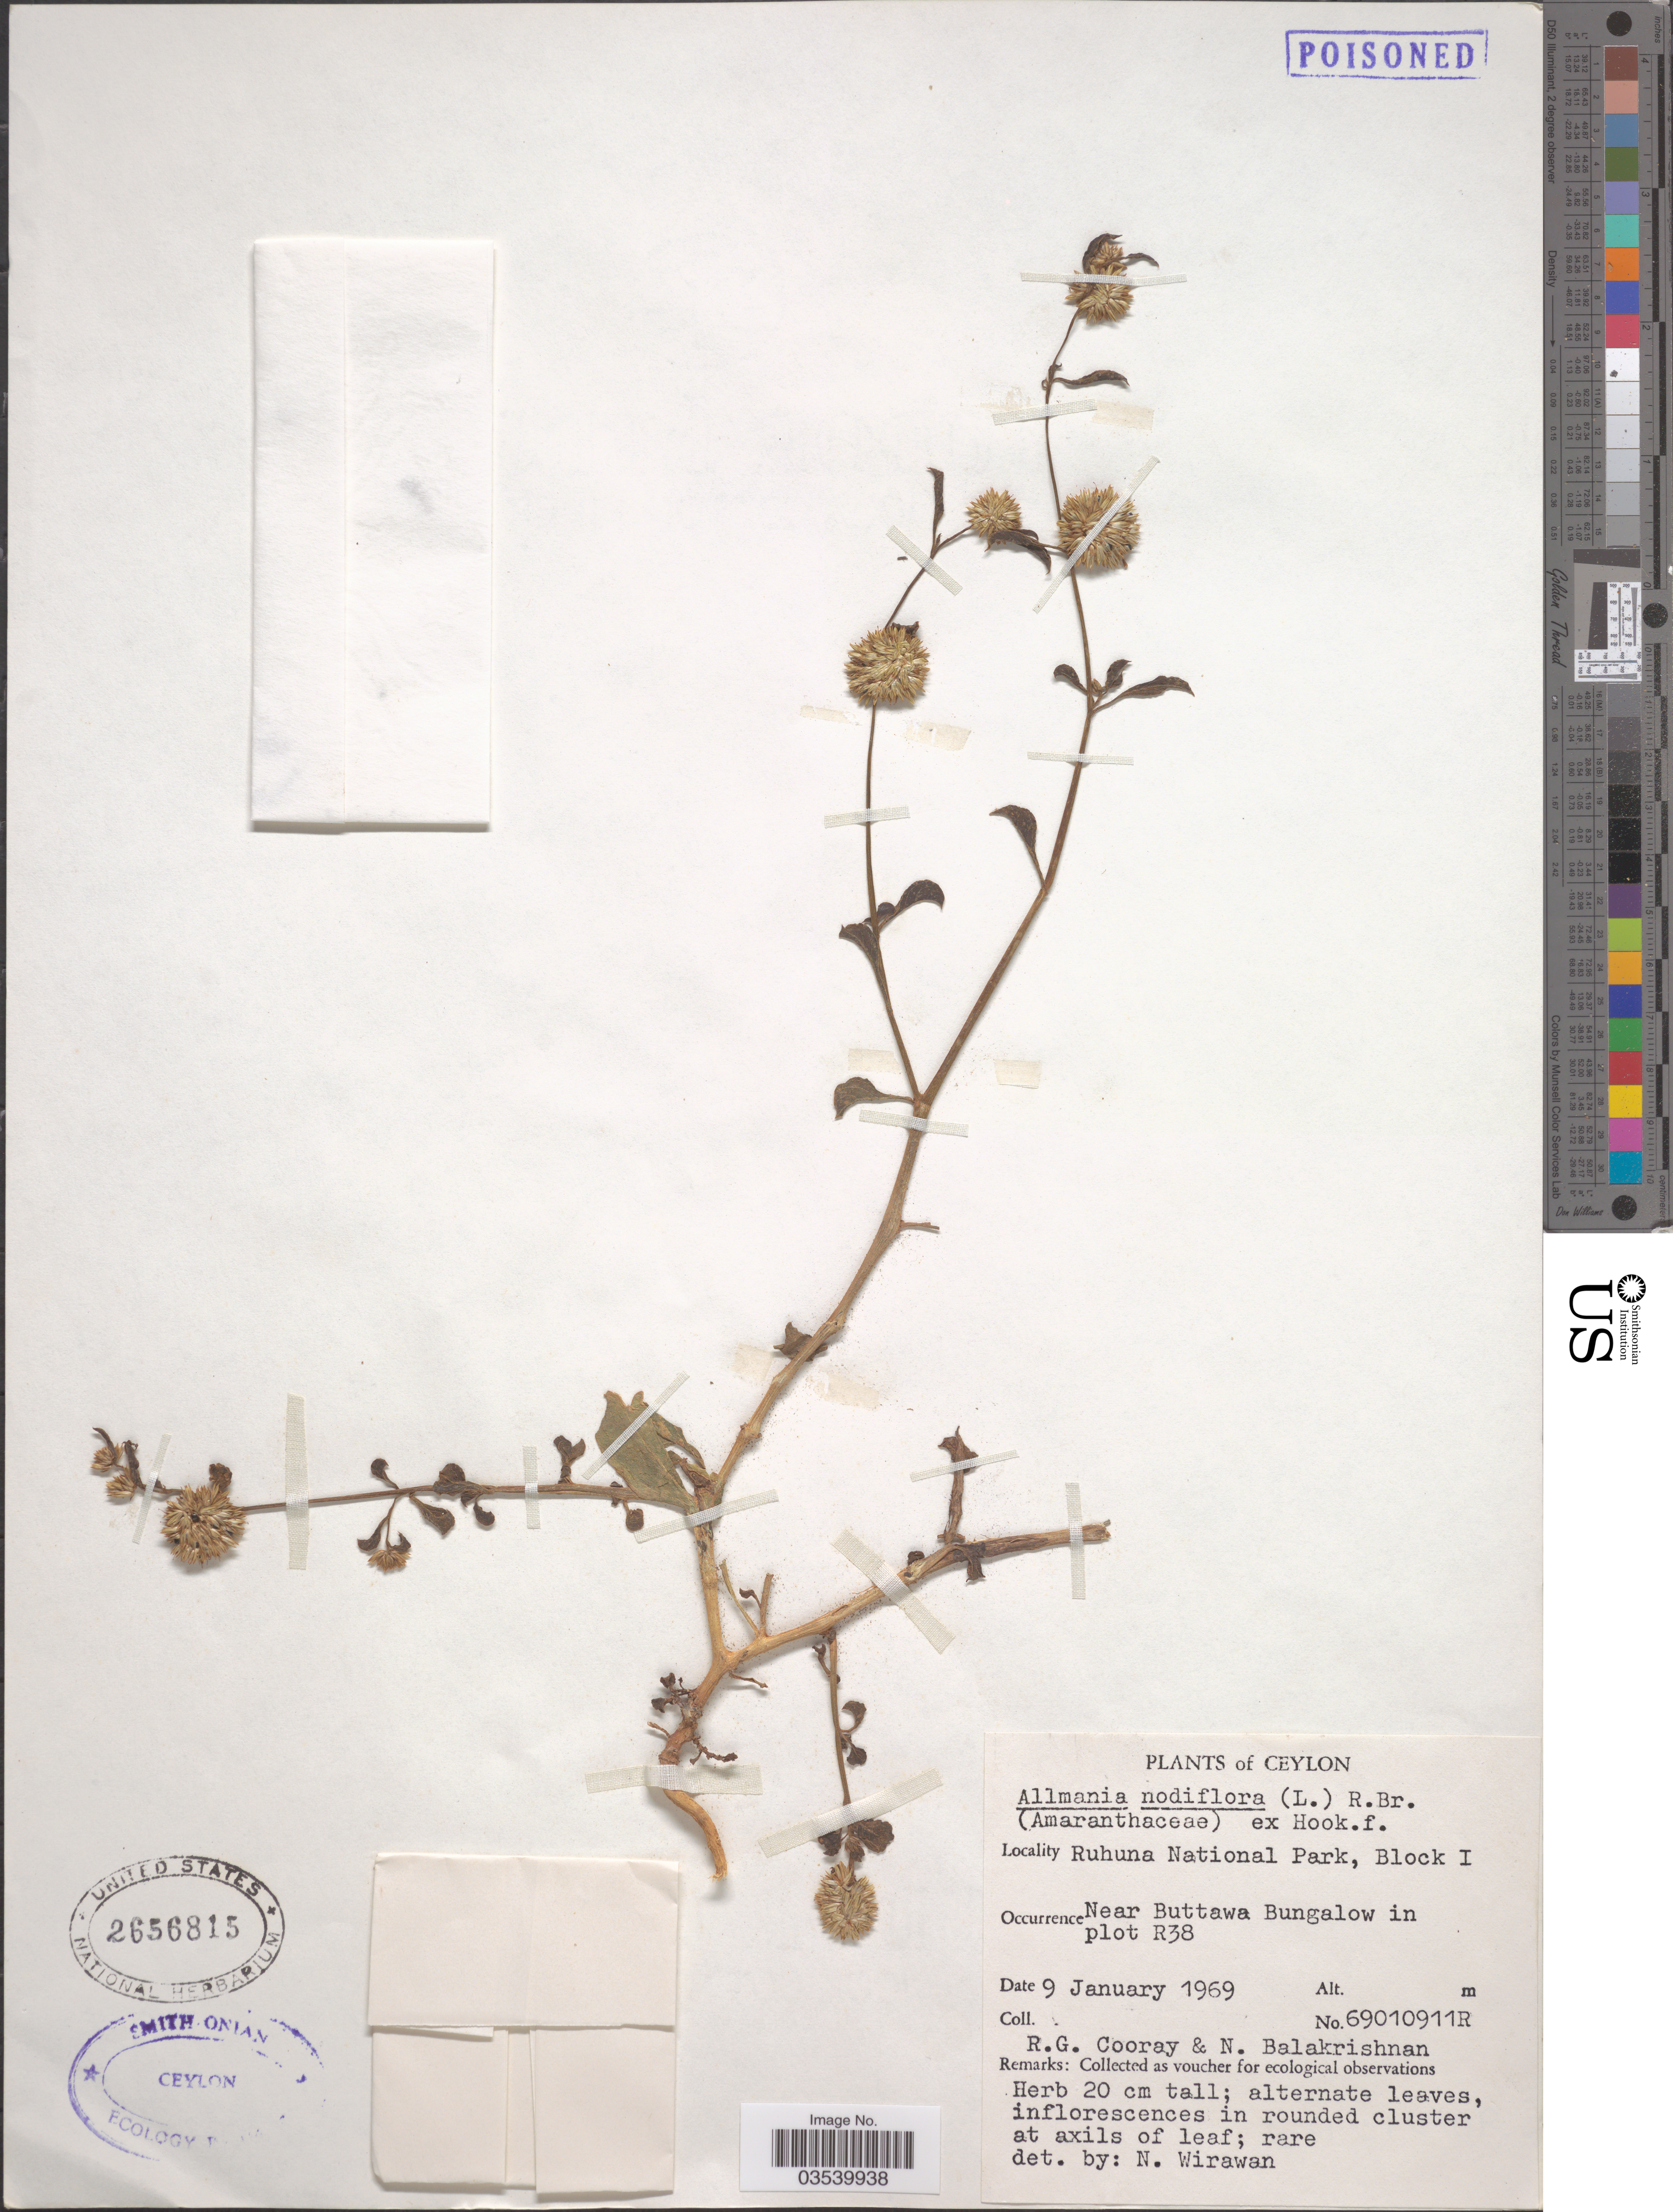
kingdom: Plantae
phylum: Tracheophyta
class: Magnoliopsida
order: Caryophyllales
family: Amaranthaceae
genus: Allmania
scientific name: Allmania nodiflora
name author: (L.) R. Br. ex Wight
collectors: R. Cooray & N. Balakrishnan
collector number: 69010911R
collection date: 1969-01-09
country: Sri Lanka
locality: Ceylon. Ruhuna National Park, Block I. Near Buttawa Bungalow in plot R38.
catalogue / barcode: US 2656815